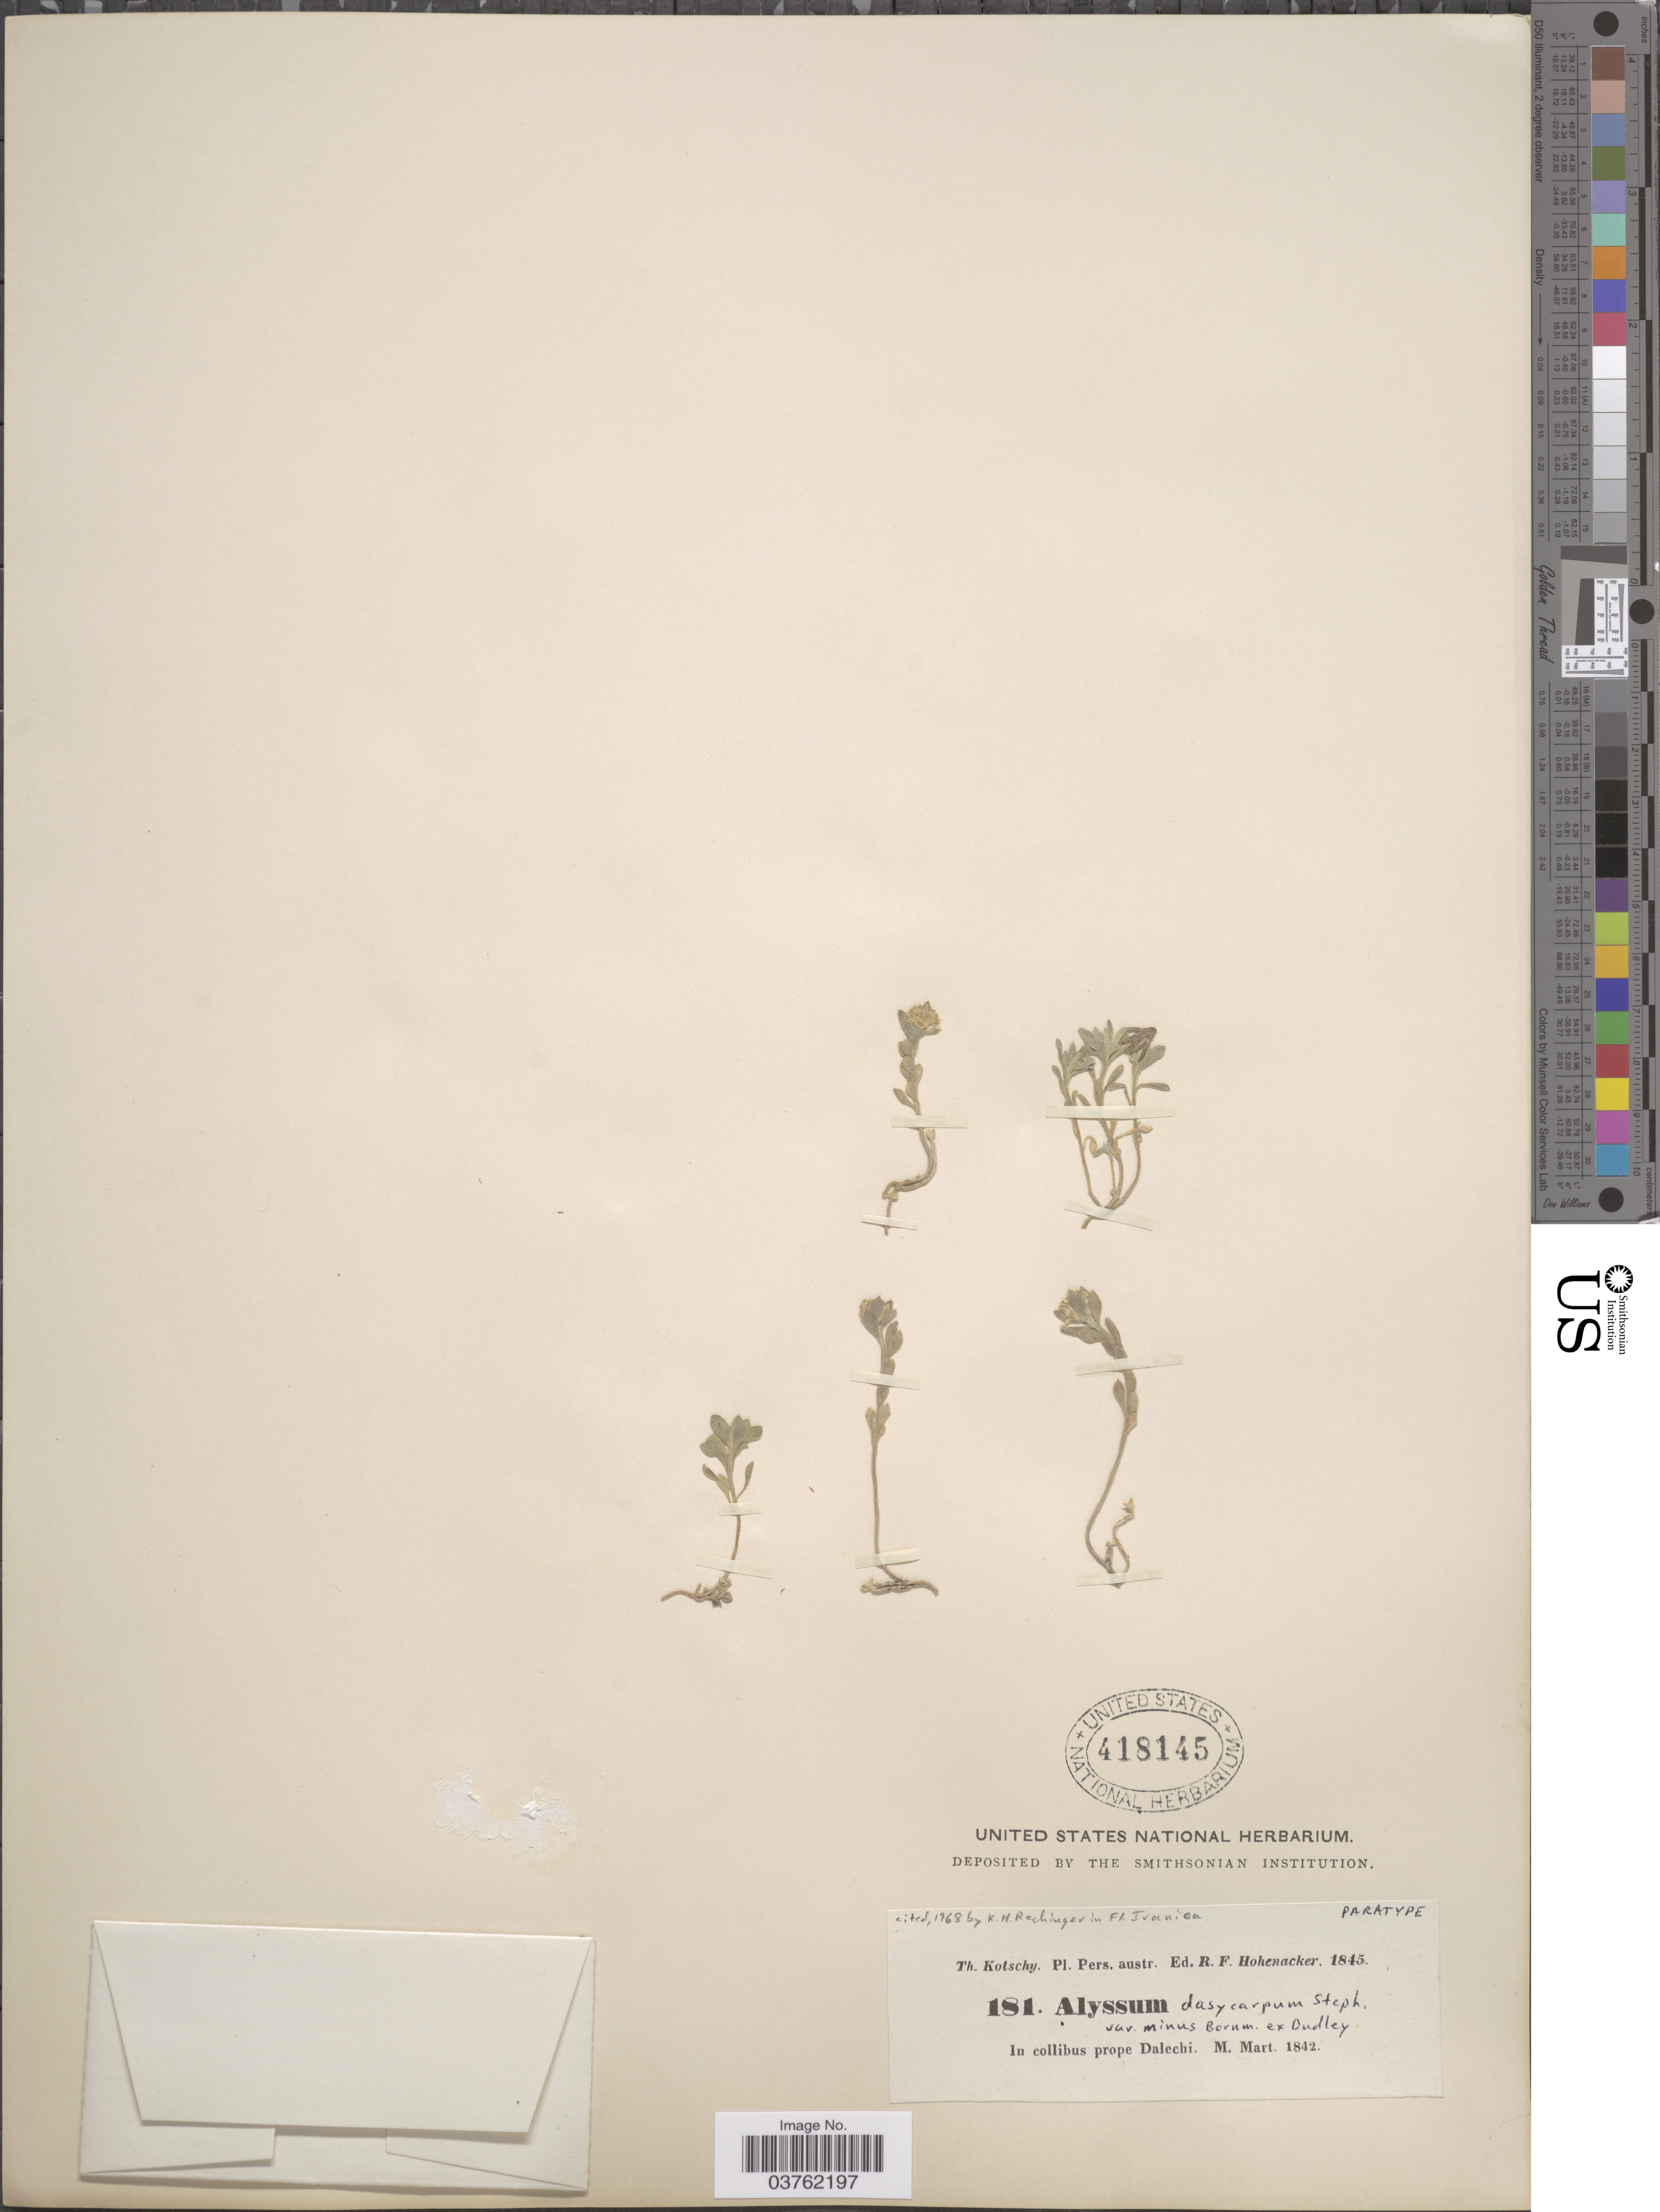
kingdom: Plantae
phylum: Tracheophyta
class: Magnoliopsida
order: Brassicales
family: Brassicaceae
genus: Alyssum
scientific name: Alyssum dasycarpum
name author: Stephan ex Willd.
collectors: K. G. Kotschy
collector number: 181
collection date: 1842-03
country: Iran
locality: Pers. austr. In collibus prope Dalechi.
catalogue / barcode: US 418145